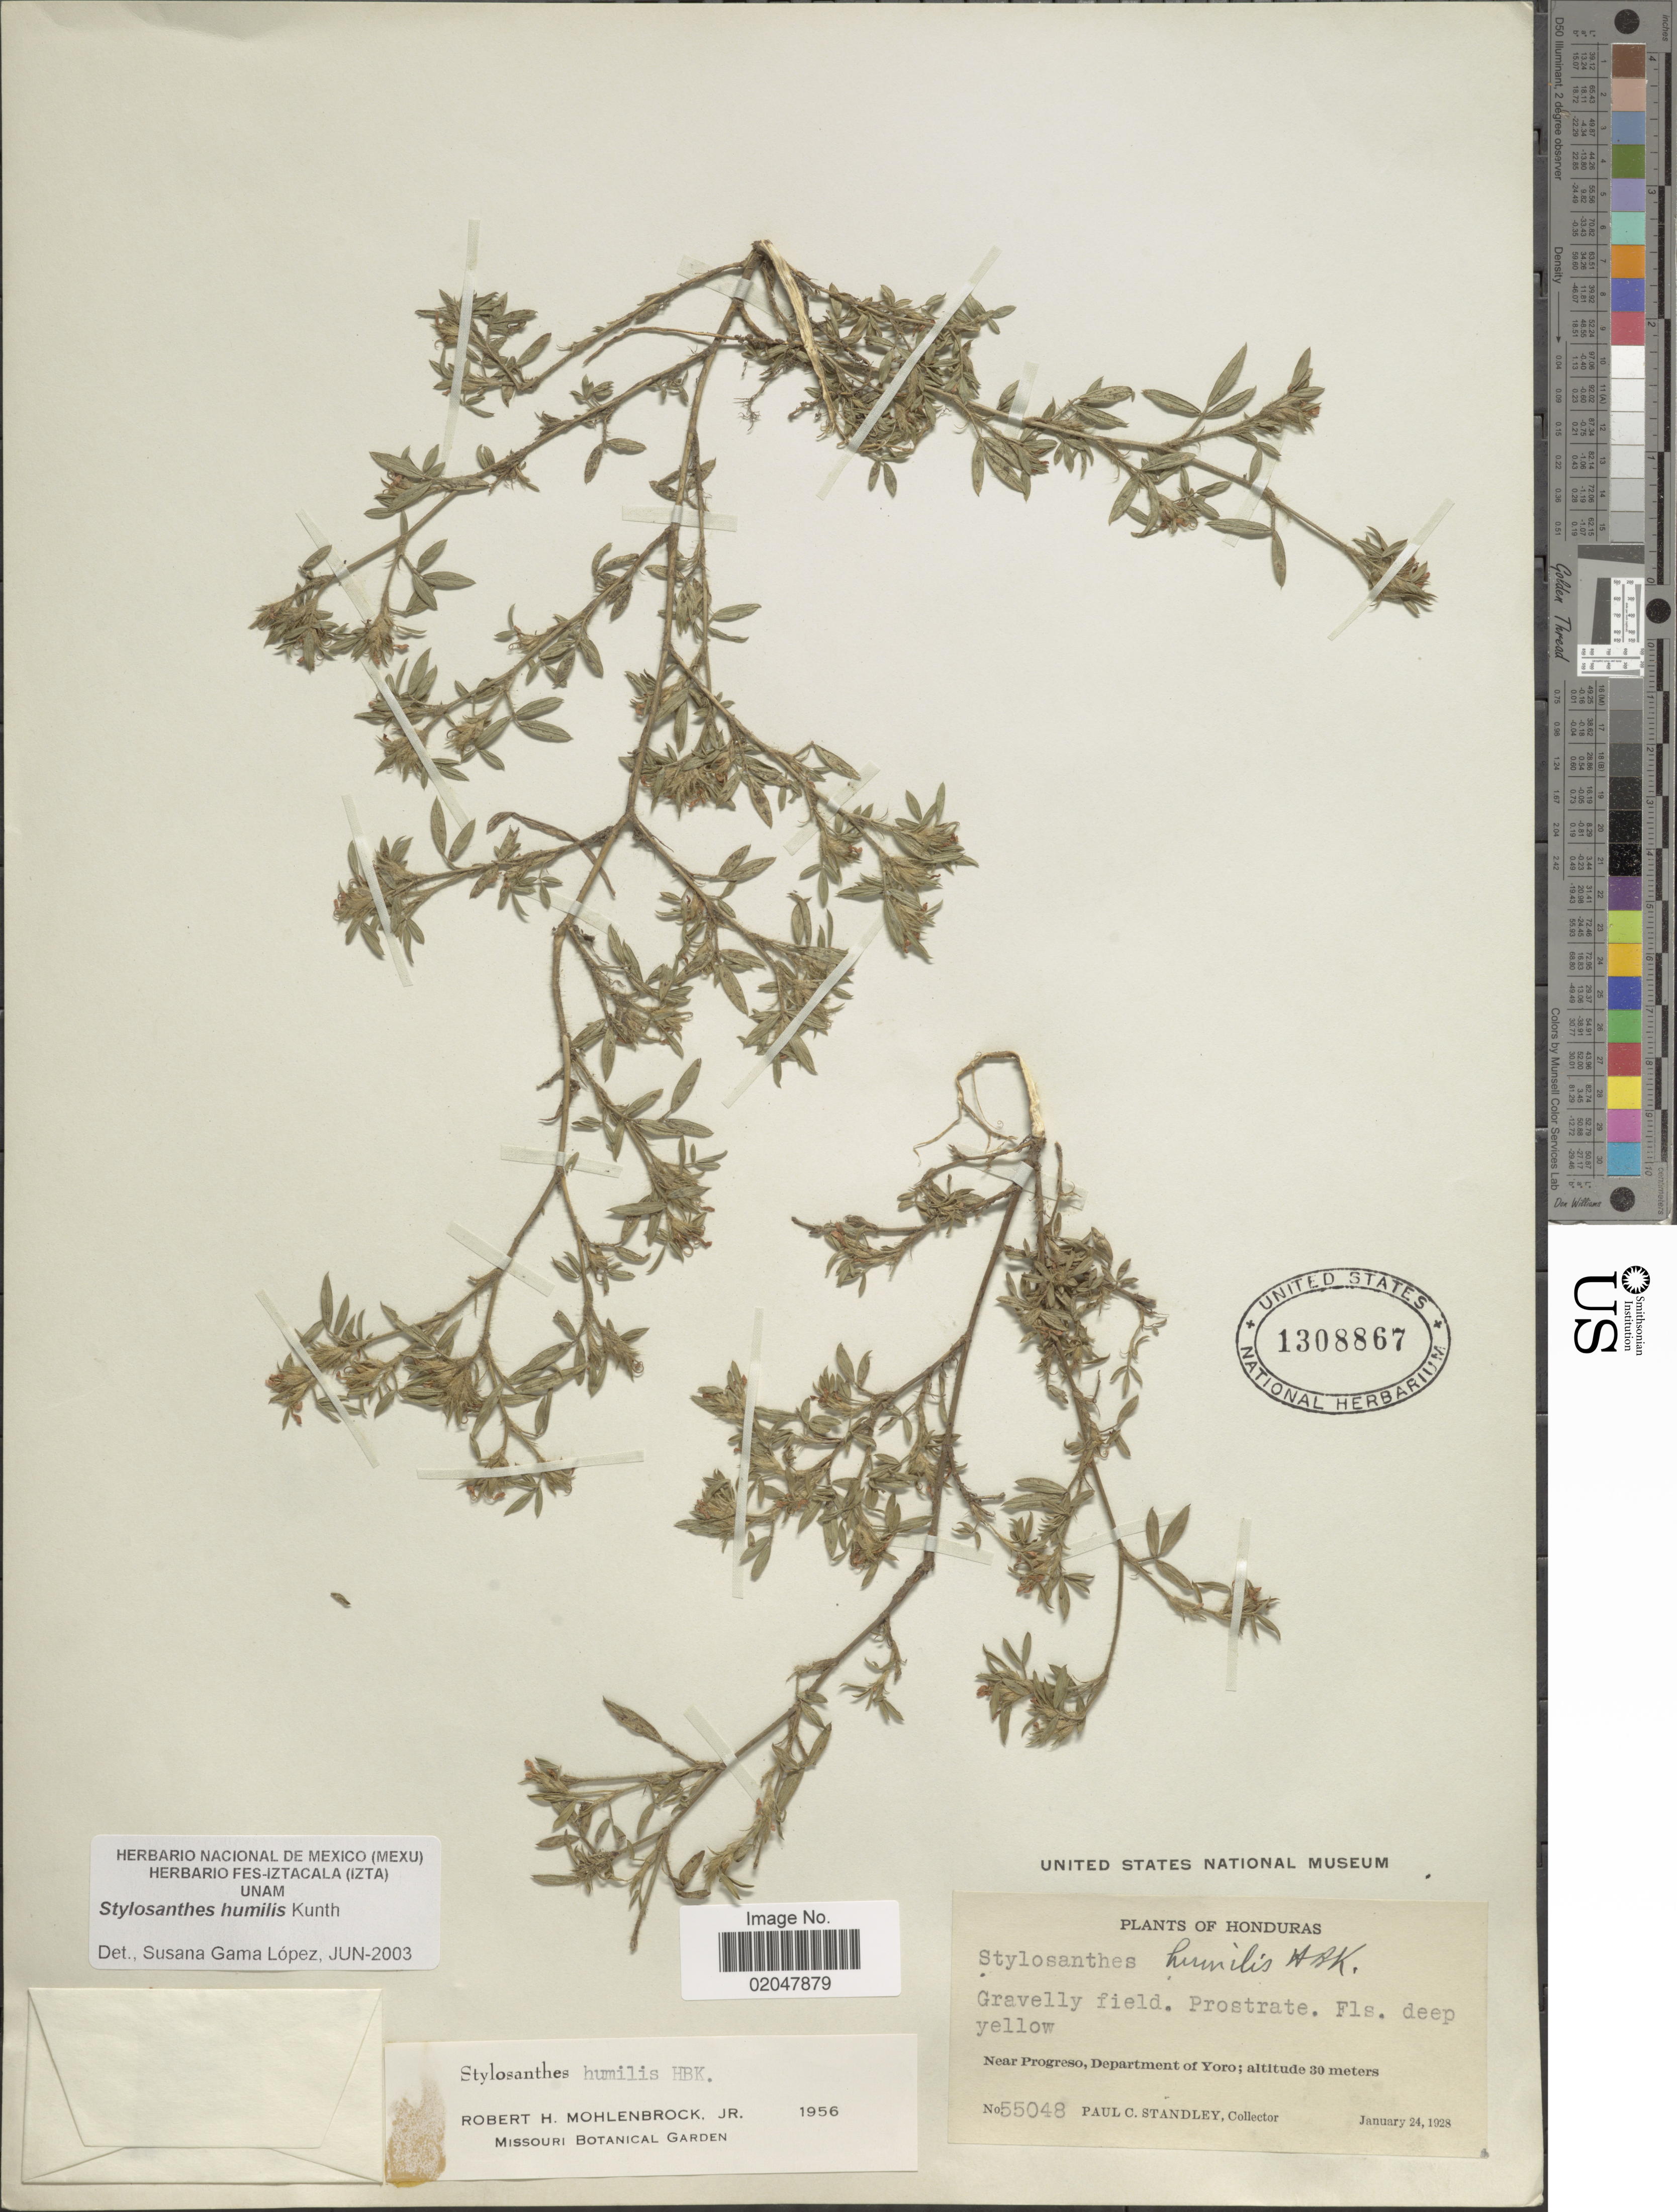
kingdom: Plantae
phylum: Tracheophyta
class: Magnoliopsida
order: Fabales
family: Fabaceae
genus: Stylosanthes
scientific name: Stylosanthes humilis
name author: Kunth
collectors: P. C. Standley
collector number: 55048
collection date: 1928-01-24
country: Honduras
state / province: Yoro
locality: Near Progreso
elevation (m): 30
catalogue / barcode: US 1308867